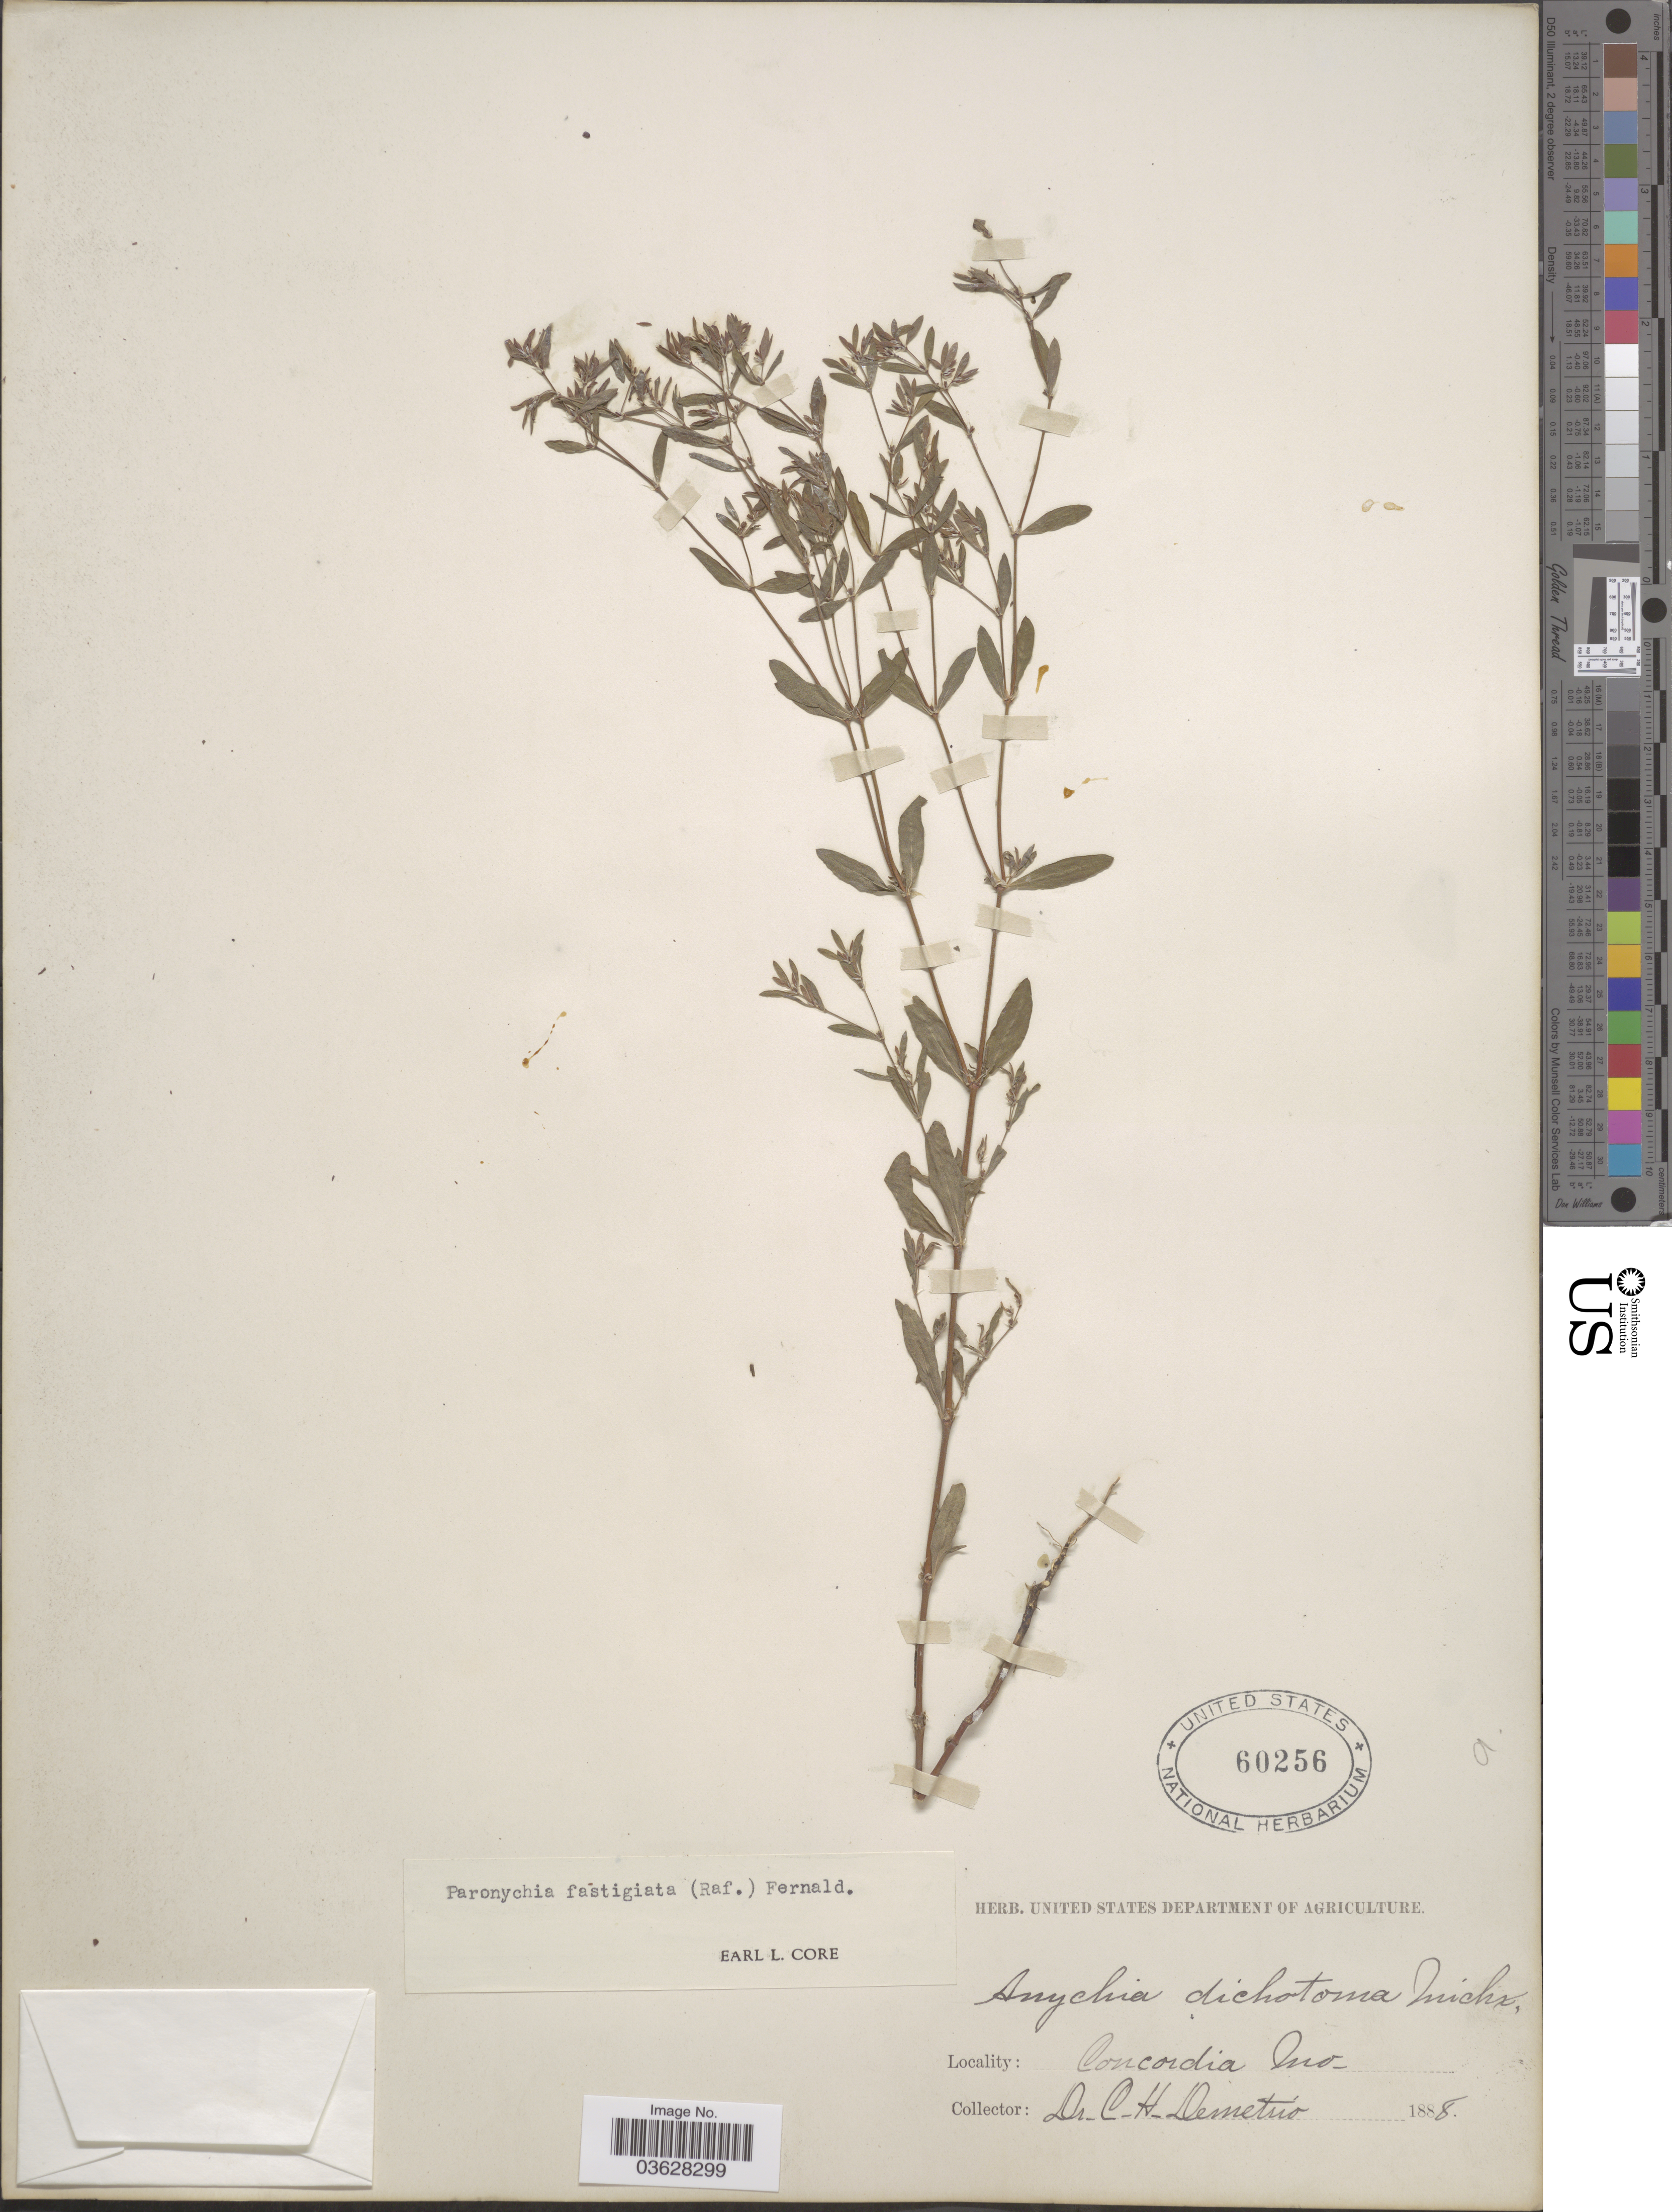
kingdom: Plantae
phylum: Tracheophyta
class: Magnoliopsida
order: Caryophyllales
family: Caryophyllaceae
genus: Paronychia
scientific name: Paronychia fastigiata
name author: (Raf.) Fernald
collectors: C. Demetrio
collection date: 1888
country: United States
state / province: Missouri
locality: Concordia.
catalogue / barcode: US 60256